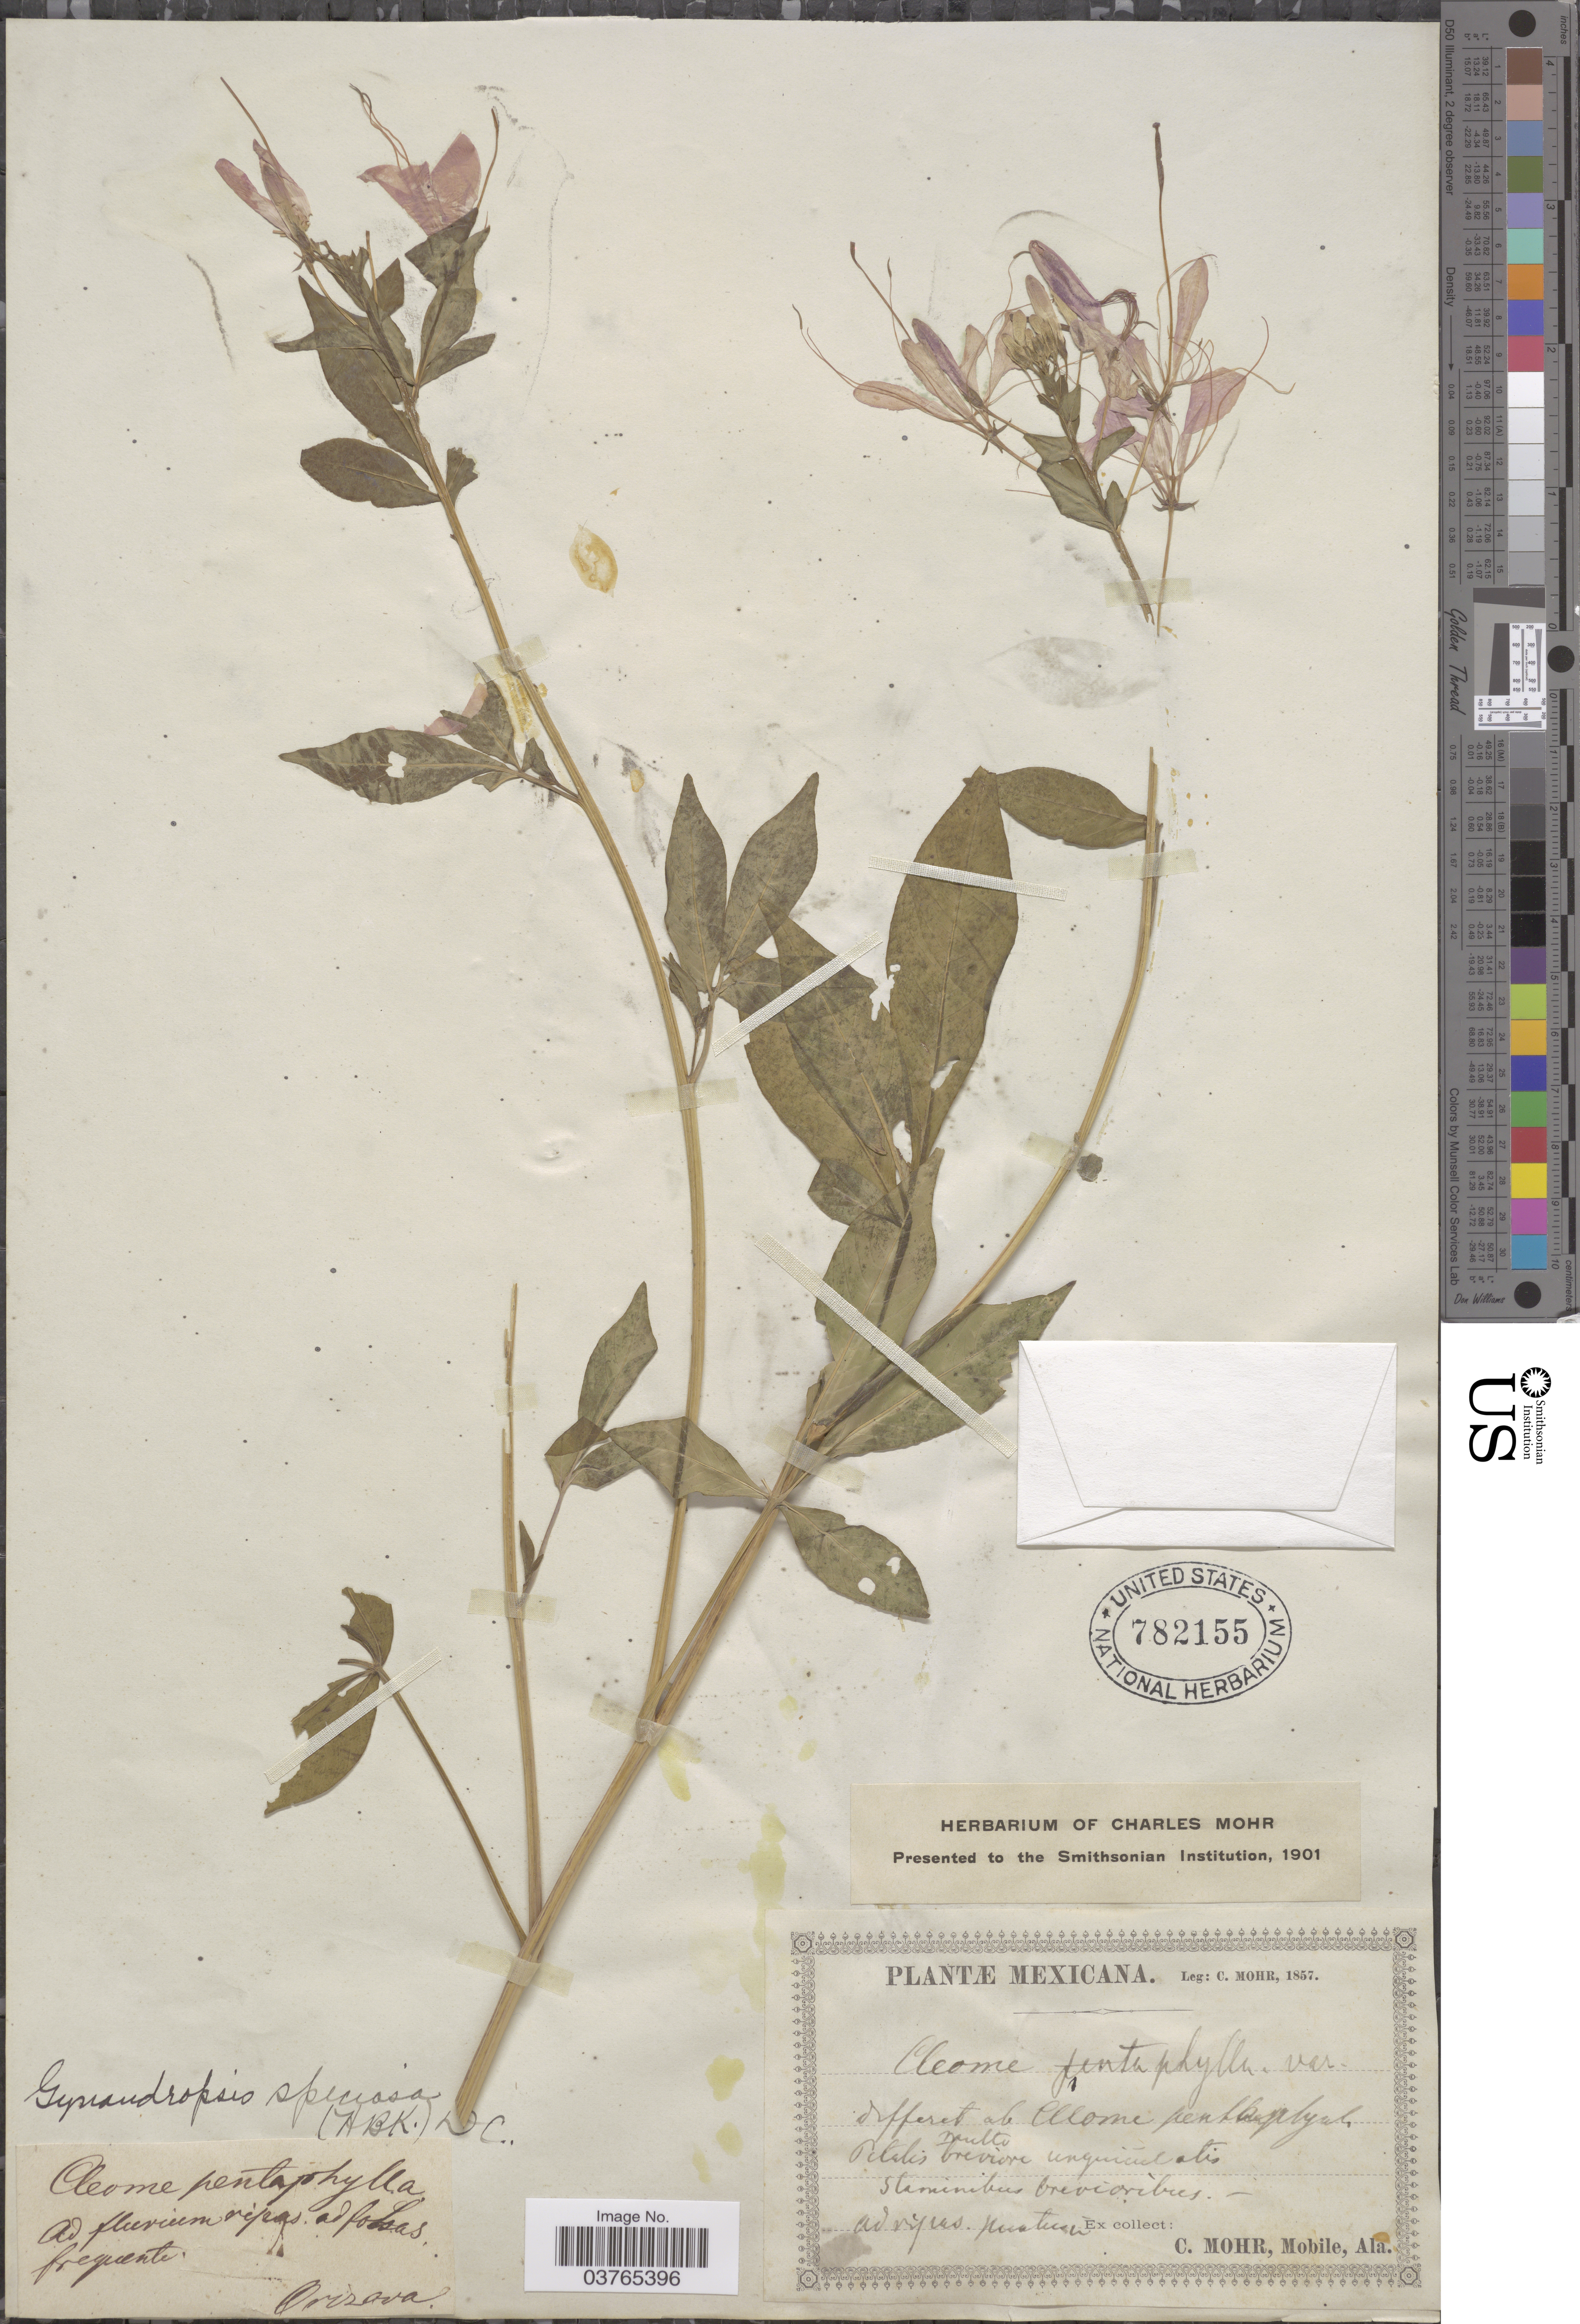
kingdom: Plantae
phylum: Tracheophyta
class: Magnoliopsida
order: Brassicales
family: Cleomaceae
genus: Cleoserrata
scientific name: Cleoserrata speciosa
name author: (Raf.) Iltis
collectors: Mohr, C. T. (herbarium)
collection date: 1857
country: Mexico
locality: Orizaba.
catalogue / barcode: US 782155